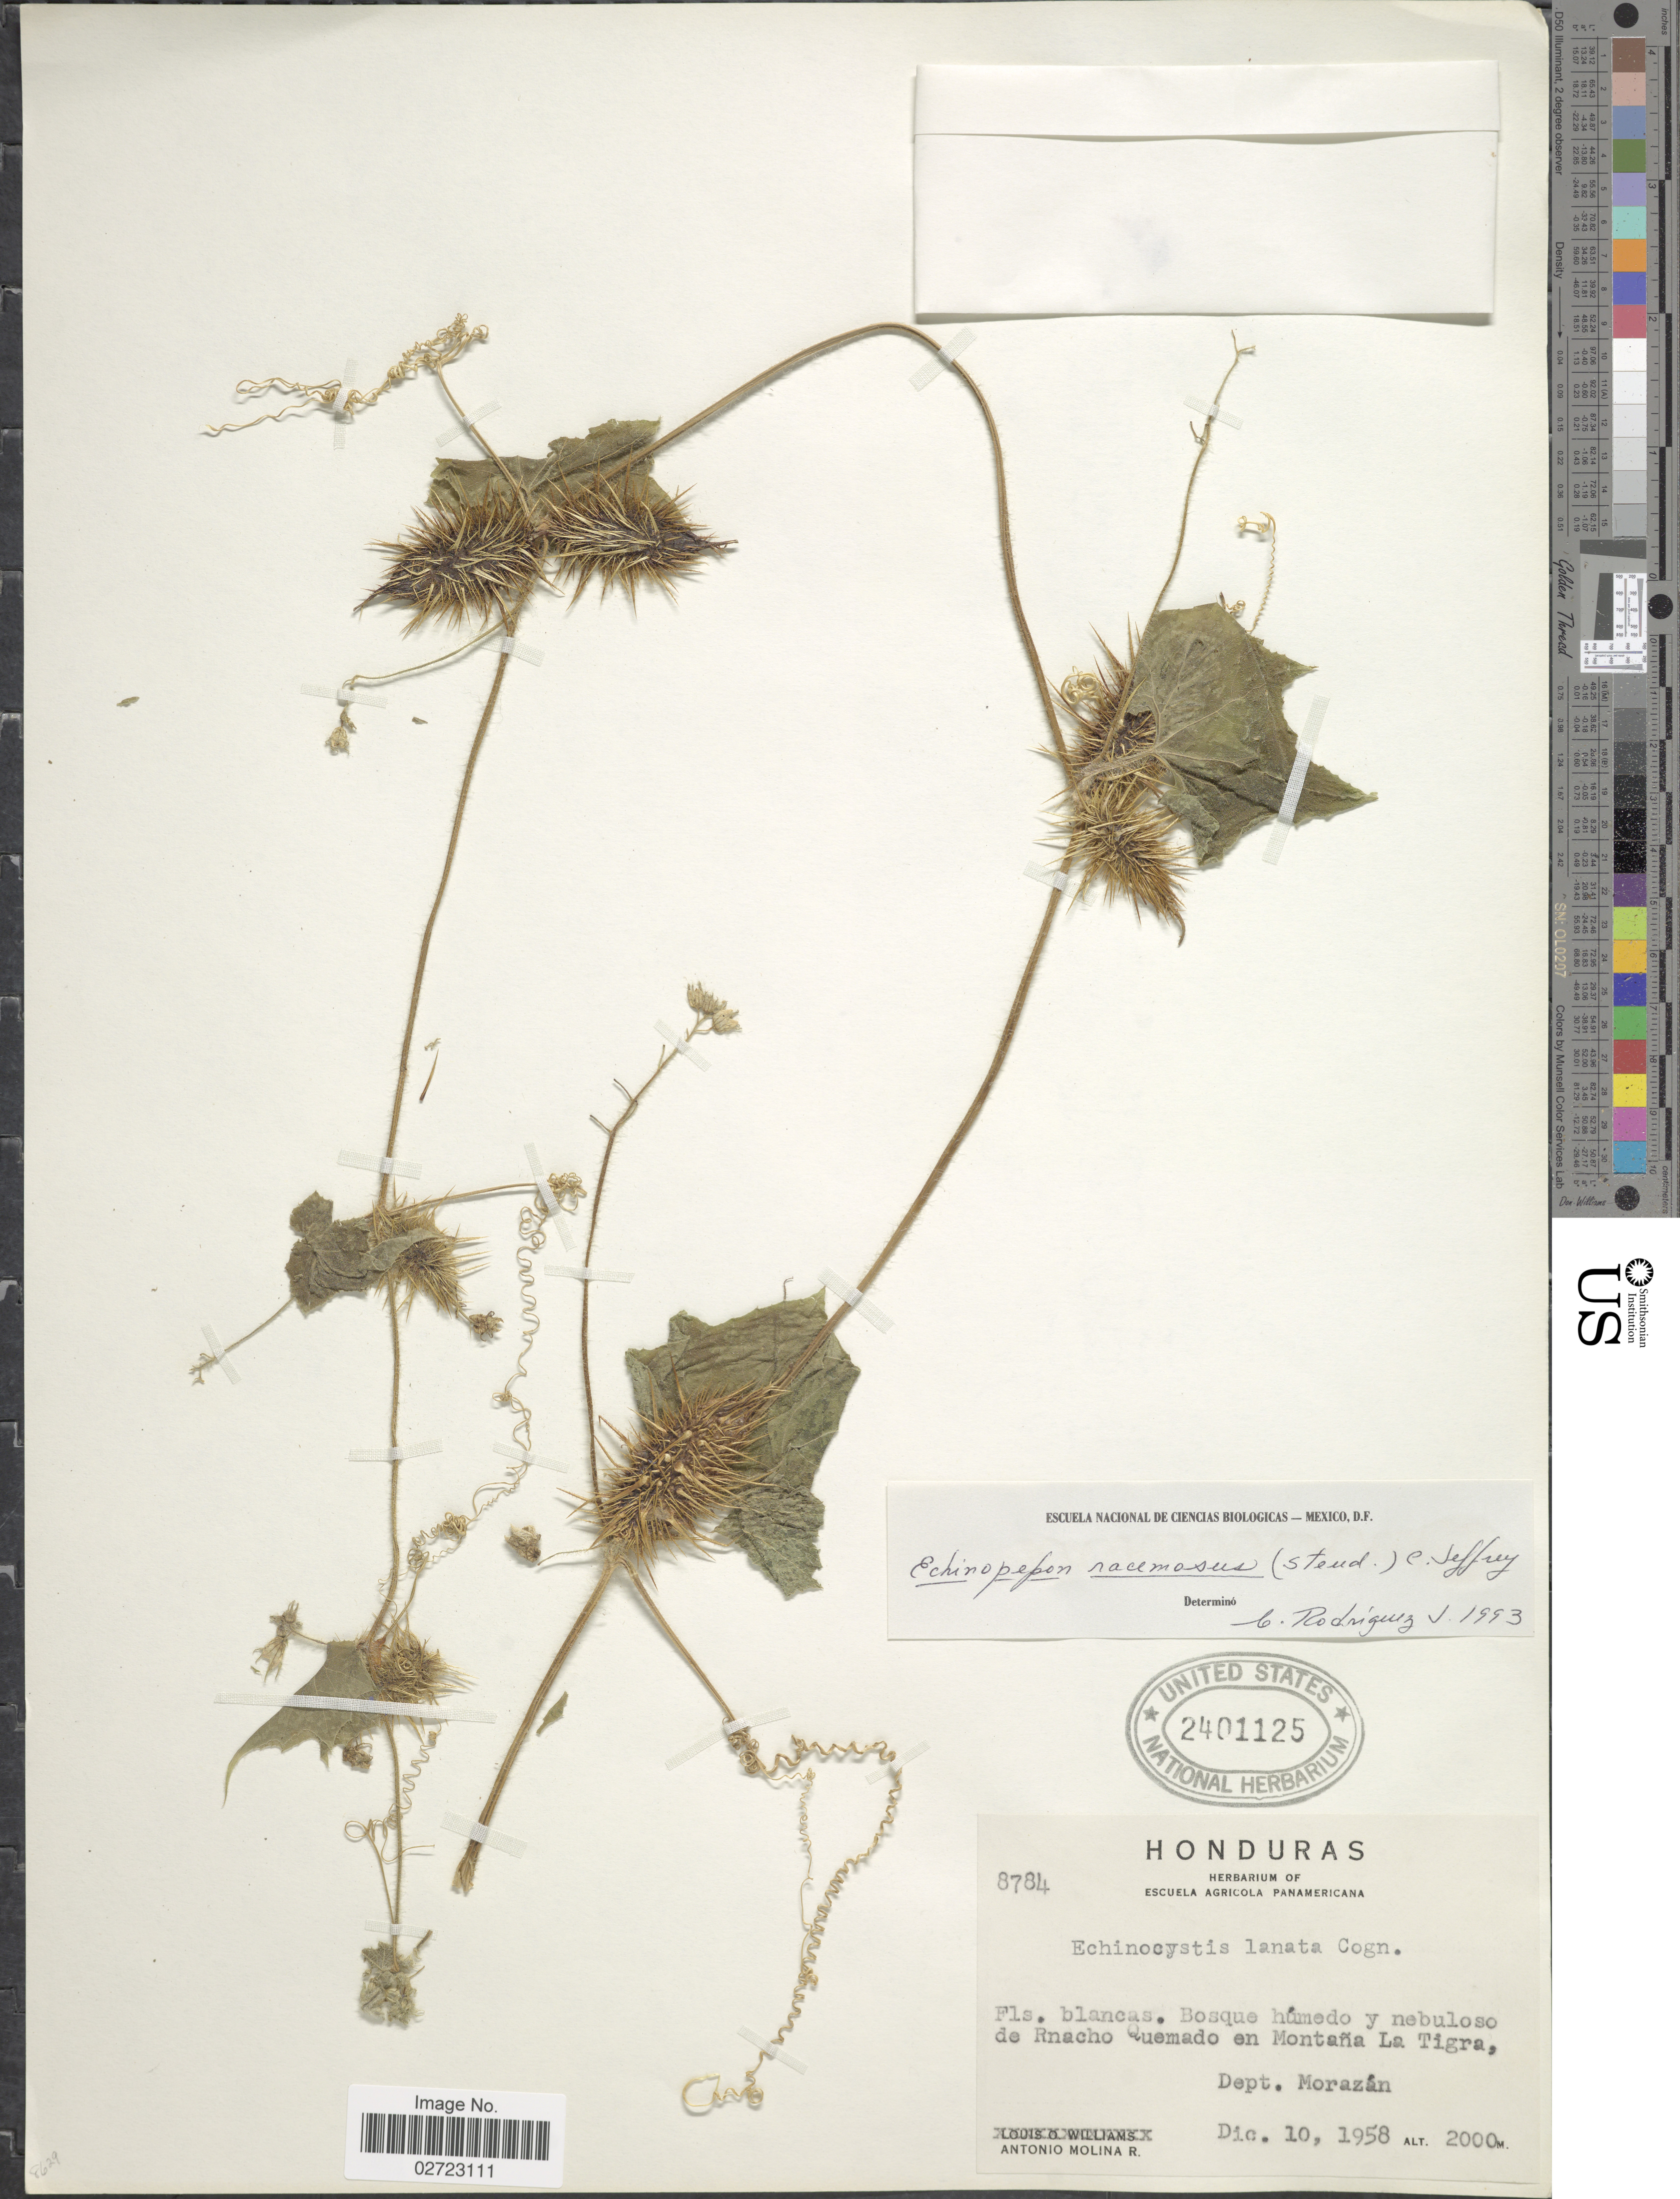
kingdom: Plantae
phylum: Tracheophyta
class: Magnoliopsida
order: Cucurbitales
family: Cucurbitaceae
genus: Echinopepon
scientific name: Echinopepon racemosus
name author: (Steud.) C. Jeffrey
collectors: A. Molina R.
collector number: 8784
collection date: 1958-12-10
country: Honduras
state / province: Fco. Morazán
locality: Bosque humedo y nebuloso de Rnacho Quemado en Montana La Tigra, Dept. Morazan.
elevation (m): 2000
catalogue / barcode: US 2401125